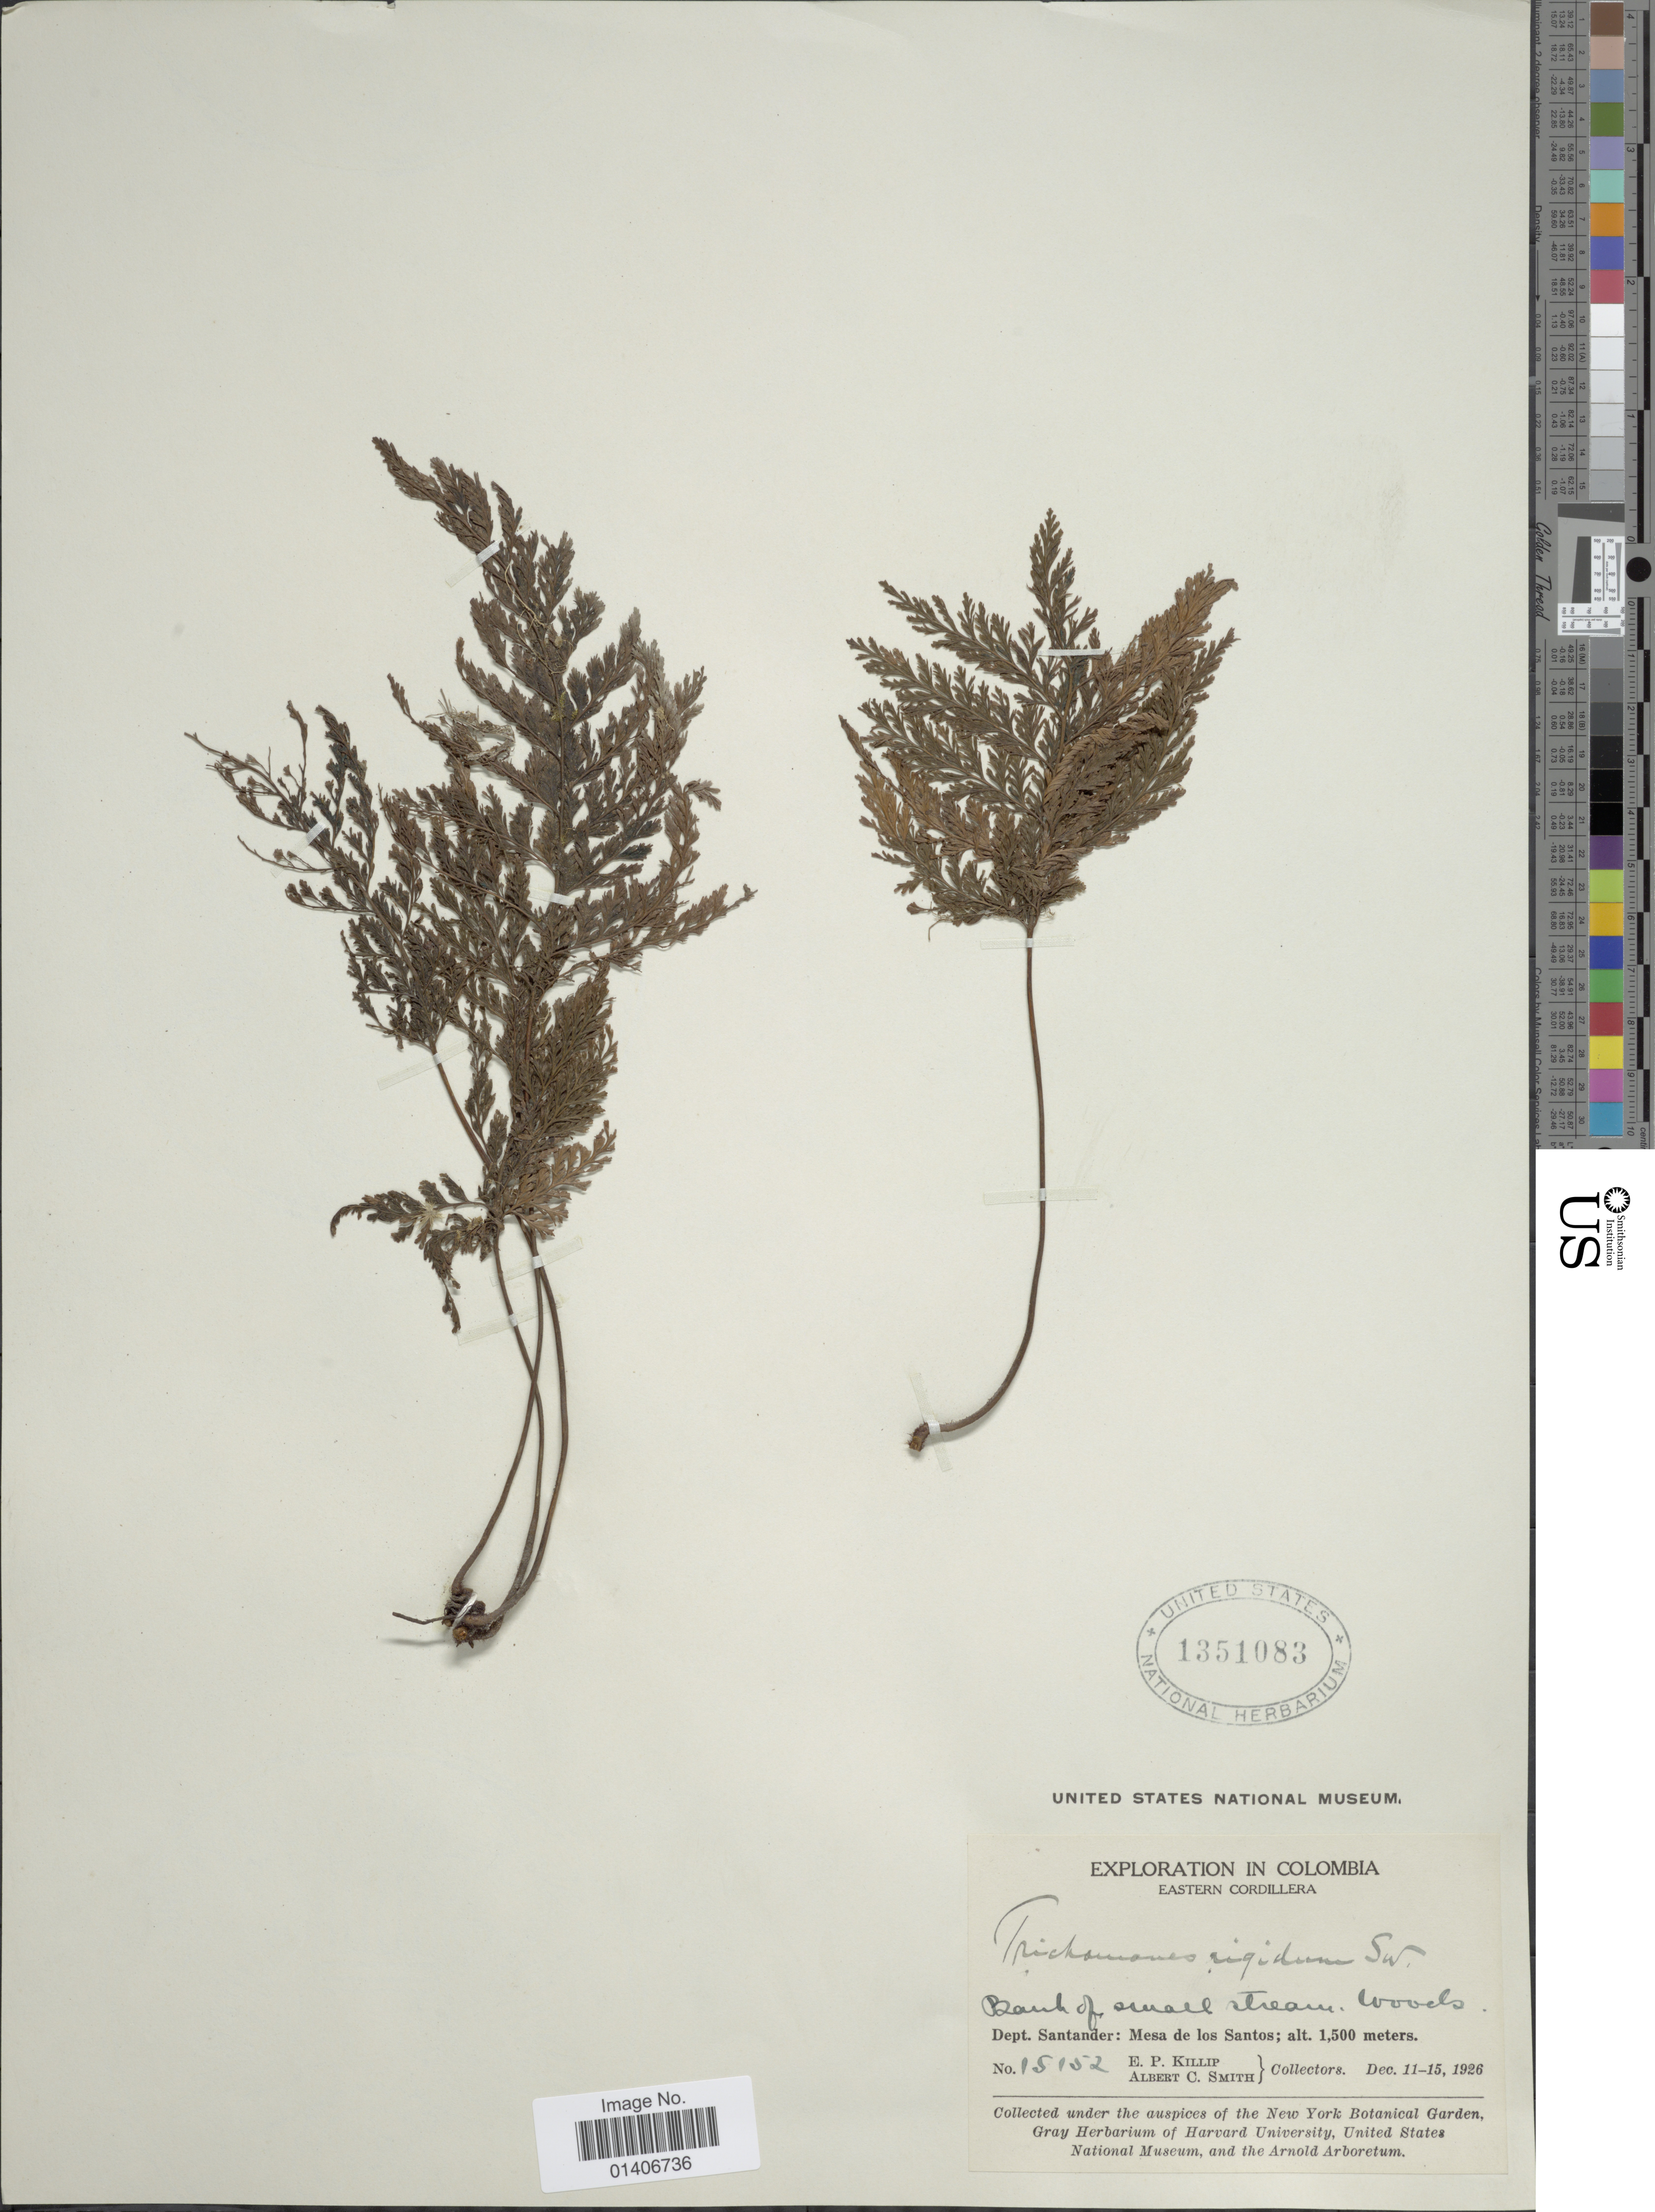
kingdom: Plantae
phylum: Tracheophyta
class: Polypodiopsida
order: Hymenophyllales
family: Hymenophyllaceae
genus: Abrodictyum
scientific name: Abrodictyum rigidum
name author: (Sw.) Ebihara & Dubuisson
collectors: E. P. Killip & A. C. Smith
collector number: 15152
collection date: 1926-12-11/1926-12-15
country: Colombia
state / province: Santander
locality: Eastern Cordillera, Dept Santander: Mesa de los Santos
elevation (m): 1500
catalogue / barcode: US 1351083